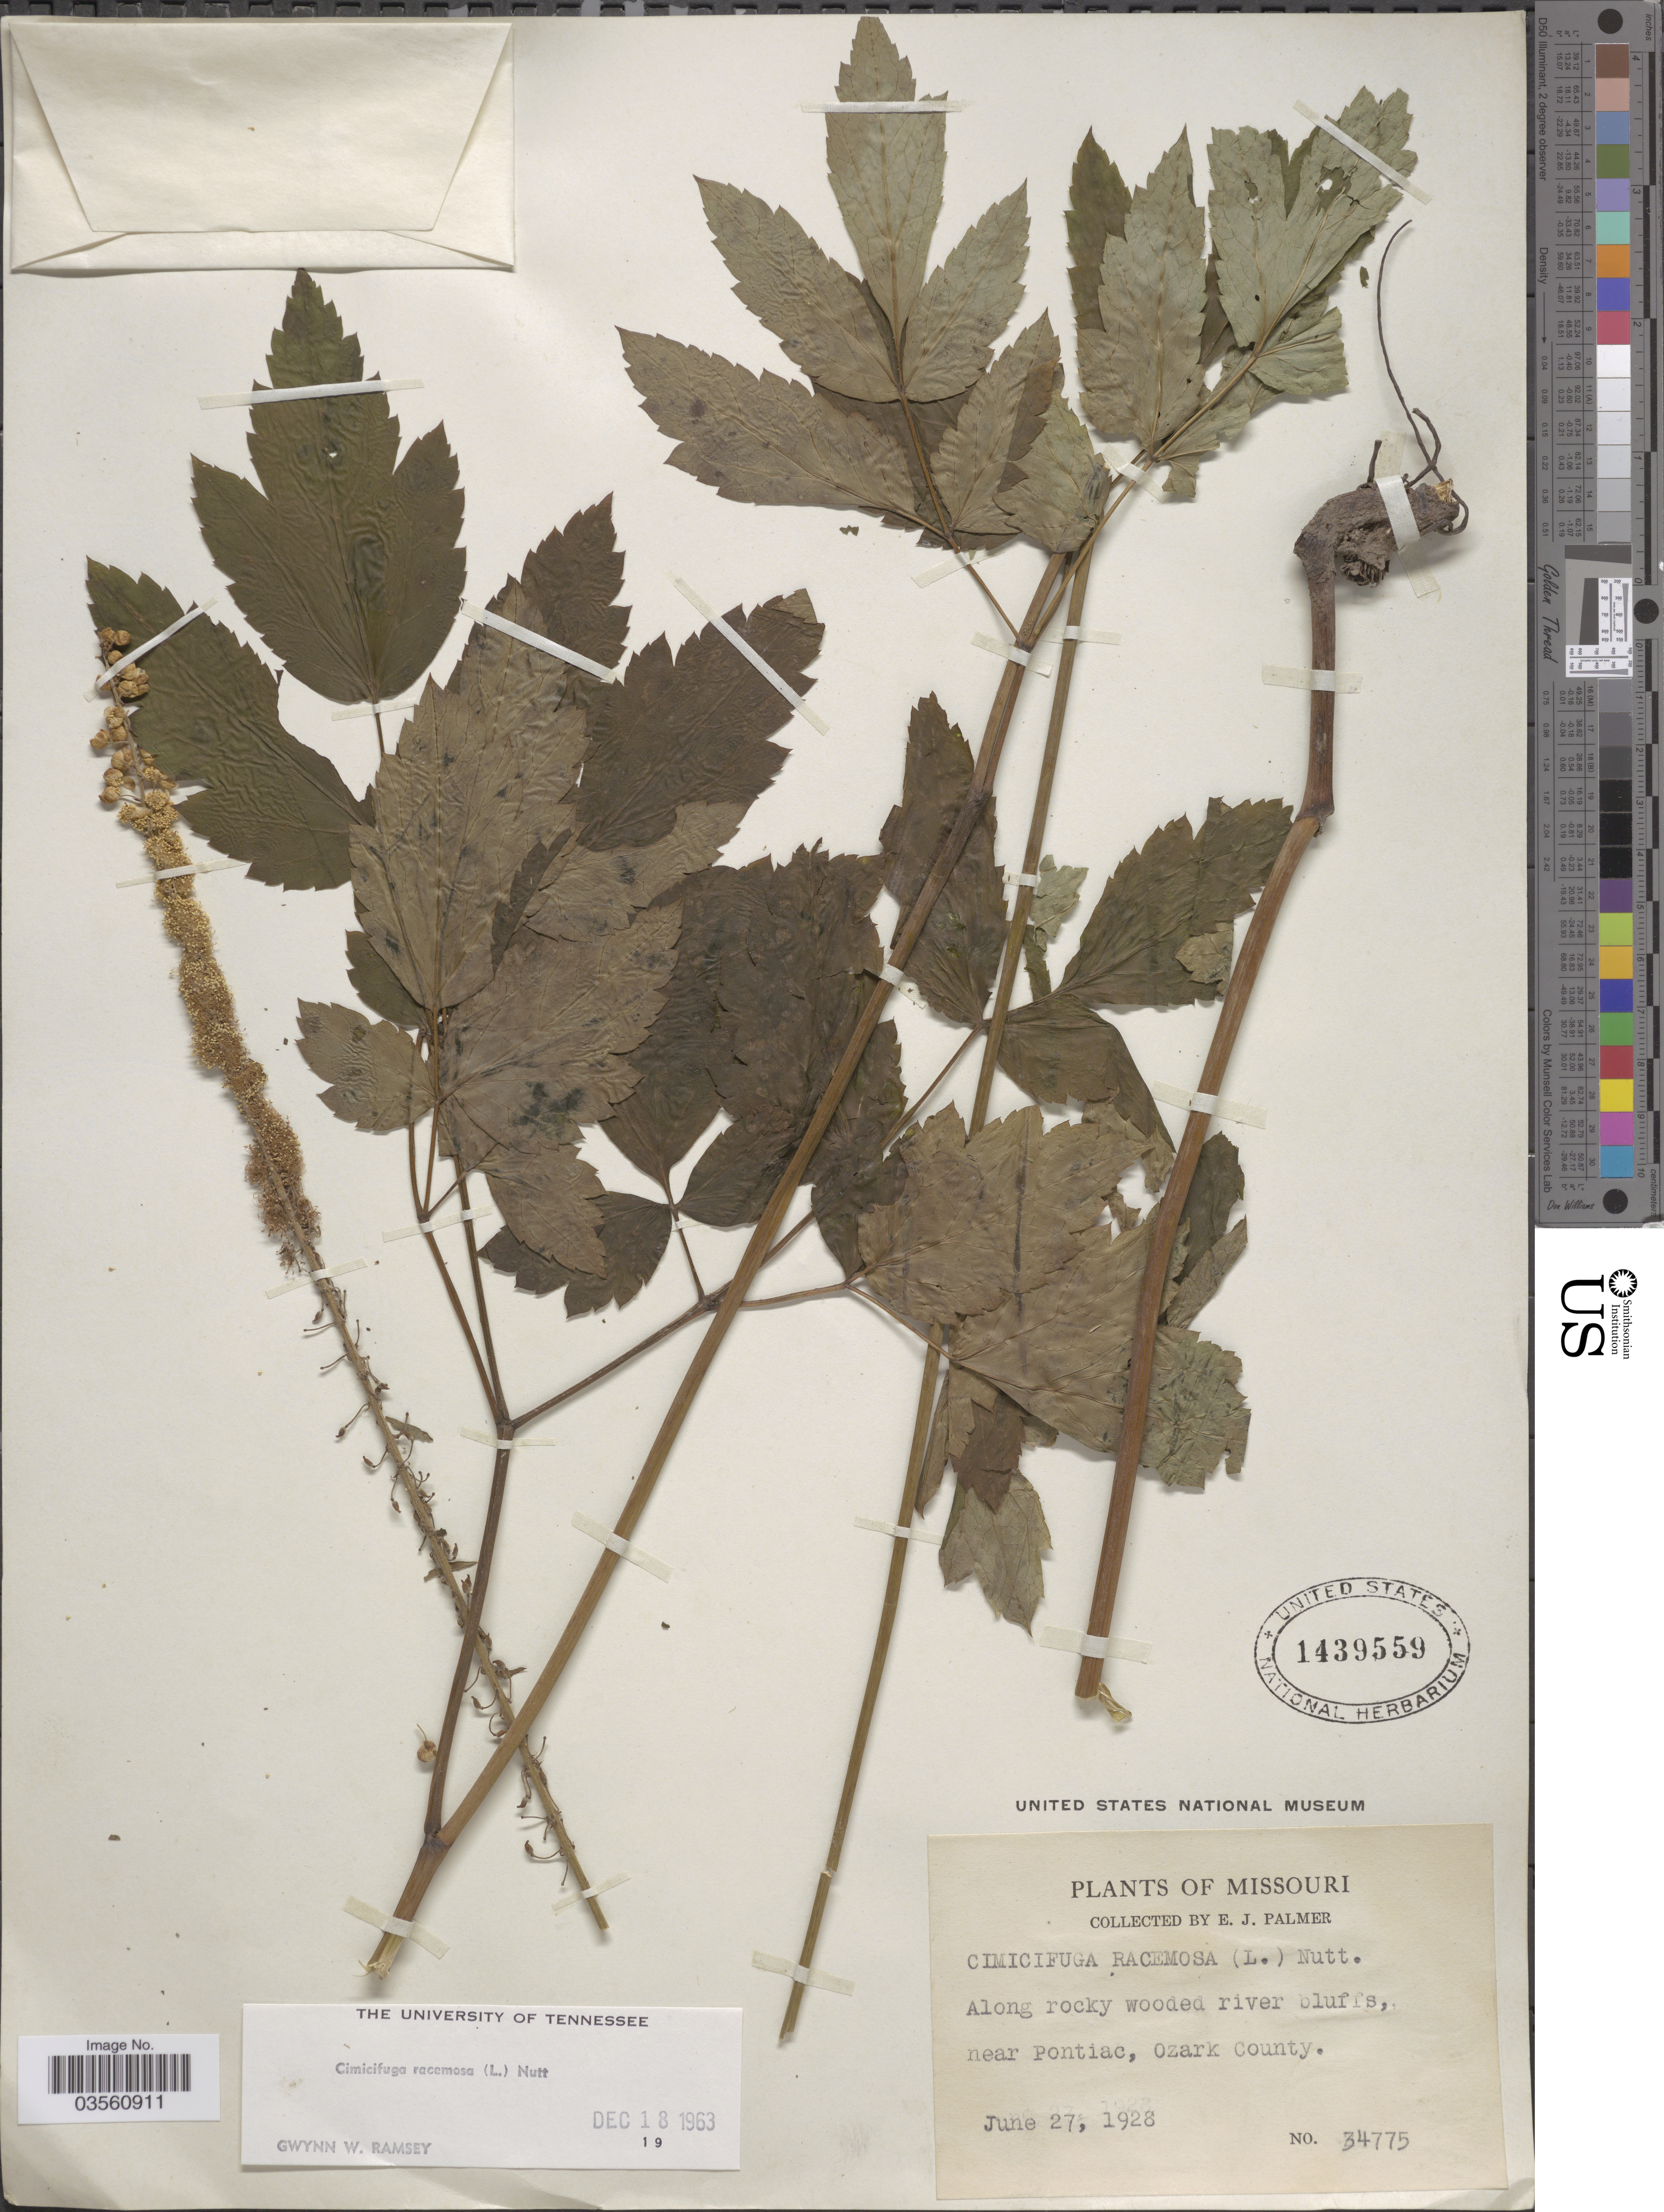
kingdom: Plantae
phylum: Tracheophyta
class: Magnoliopsida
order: Ranunculales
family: Ranunculaceae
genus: Actaea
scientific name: Actaea racemosa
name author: L.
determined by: Strong, M. T., (US), Smithsonian Institution - National Museum of Natural History (UNITED STATES)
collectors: E. J. Palmer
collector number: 34775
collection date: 1928-06-27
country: United States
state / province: Missouri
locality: Near Pontiac, Ozark County.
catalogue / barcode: US 1439559